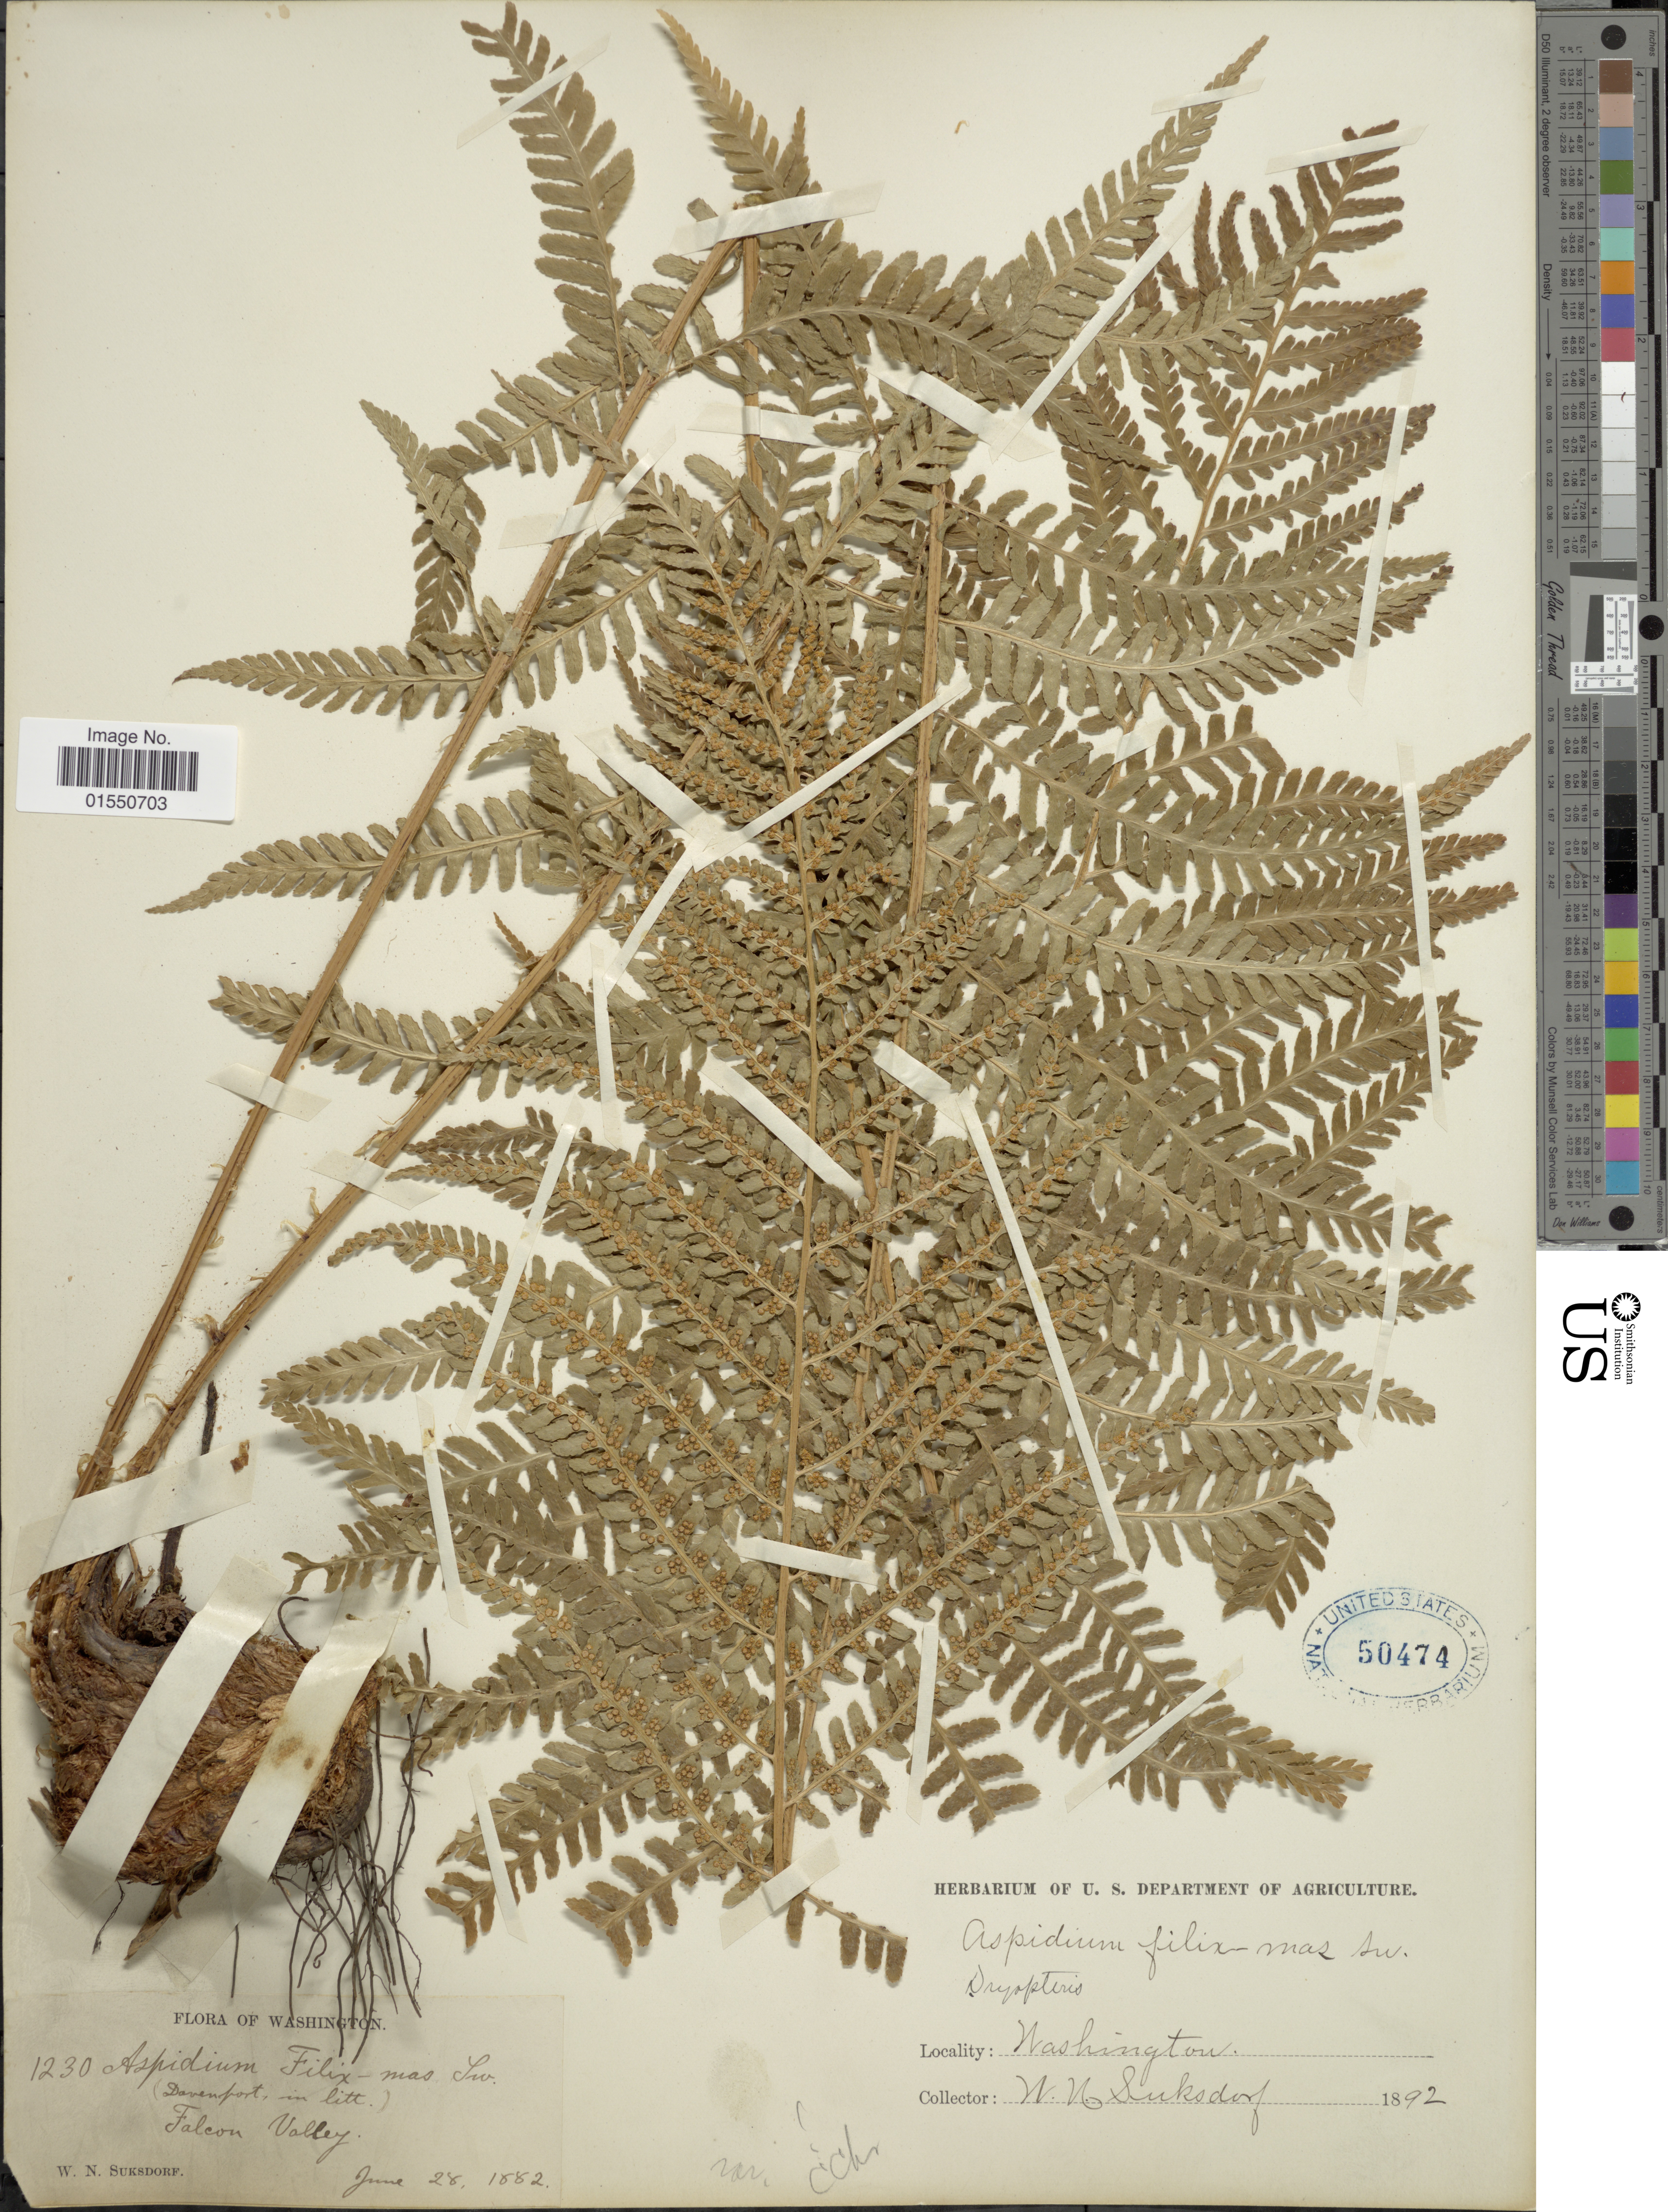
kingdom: Plantae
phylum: Tracheophyta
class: Polypodiopsida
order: Polypodiales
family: Dryopteridaceae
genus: Dryopteris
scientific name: Dryopteris filix-mas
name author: (L.) Schott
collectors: W. N. Suksdorf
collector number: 1230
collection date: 1882-06-28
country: United States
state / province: Washington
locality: Falcon Valley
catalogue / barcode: US 50474